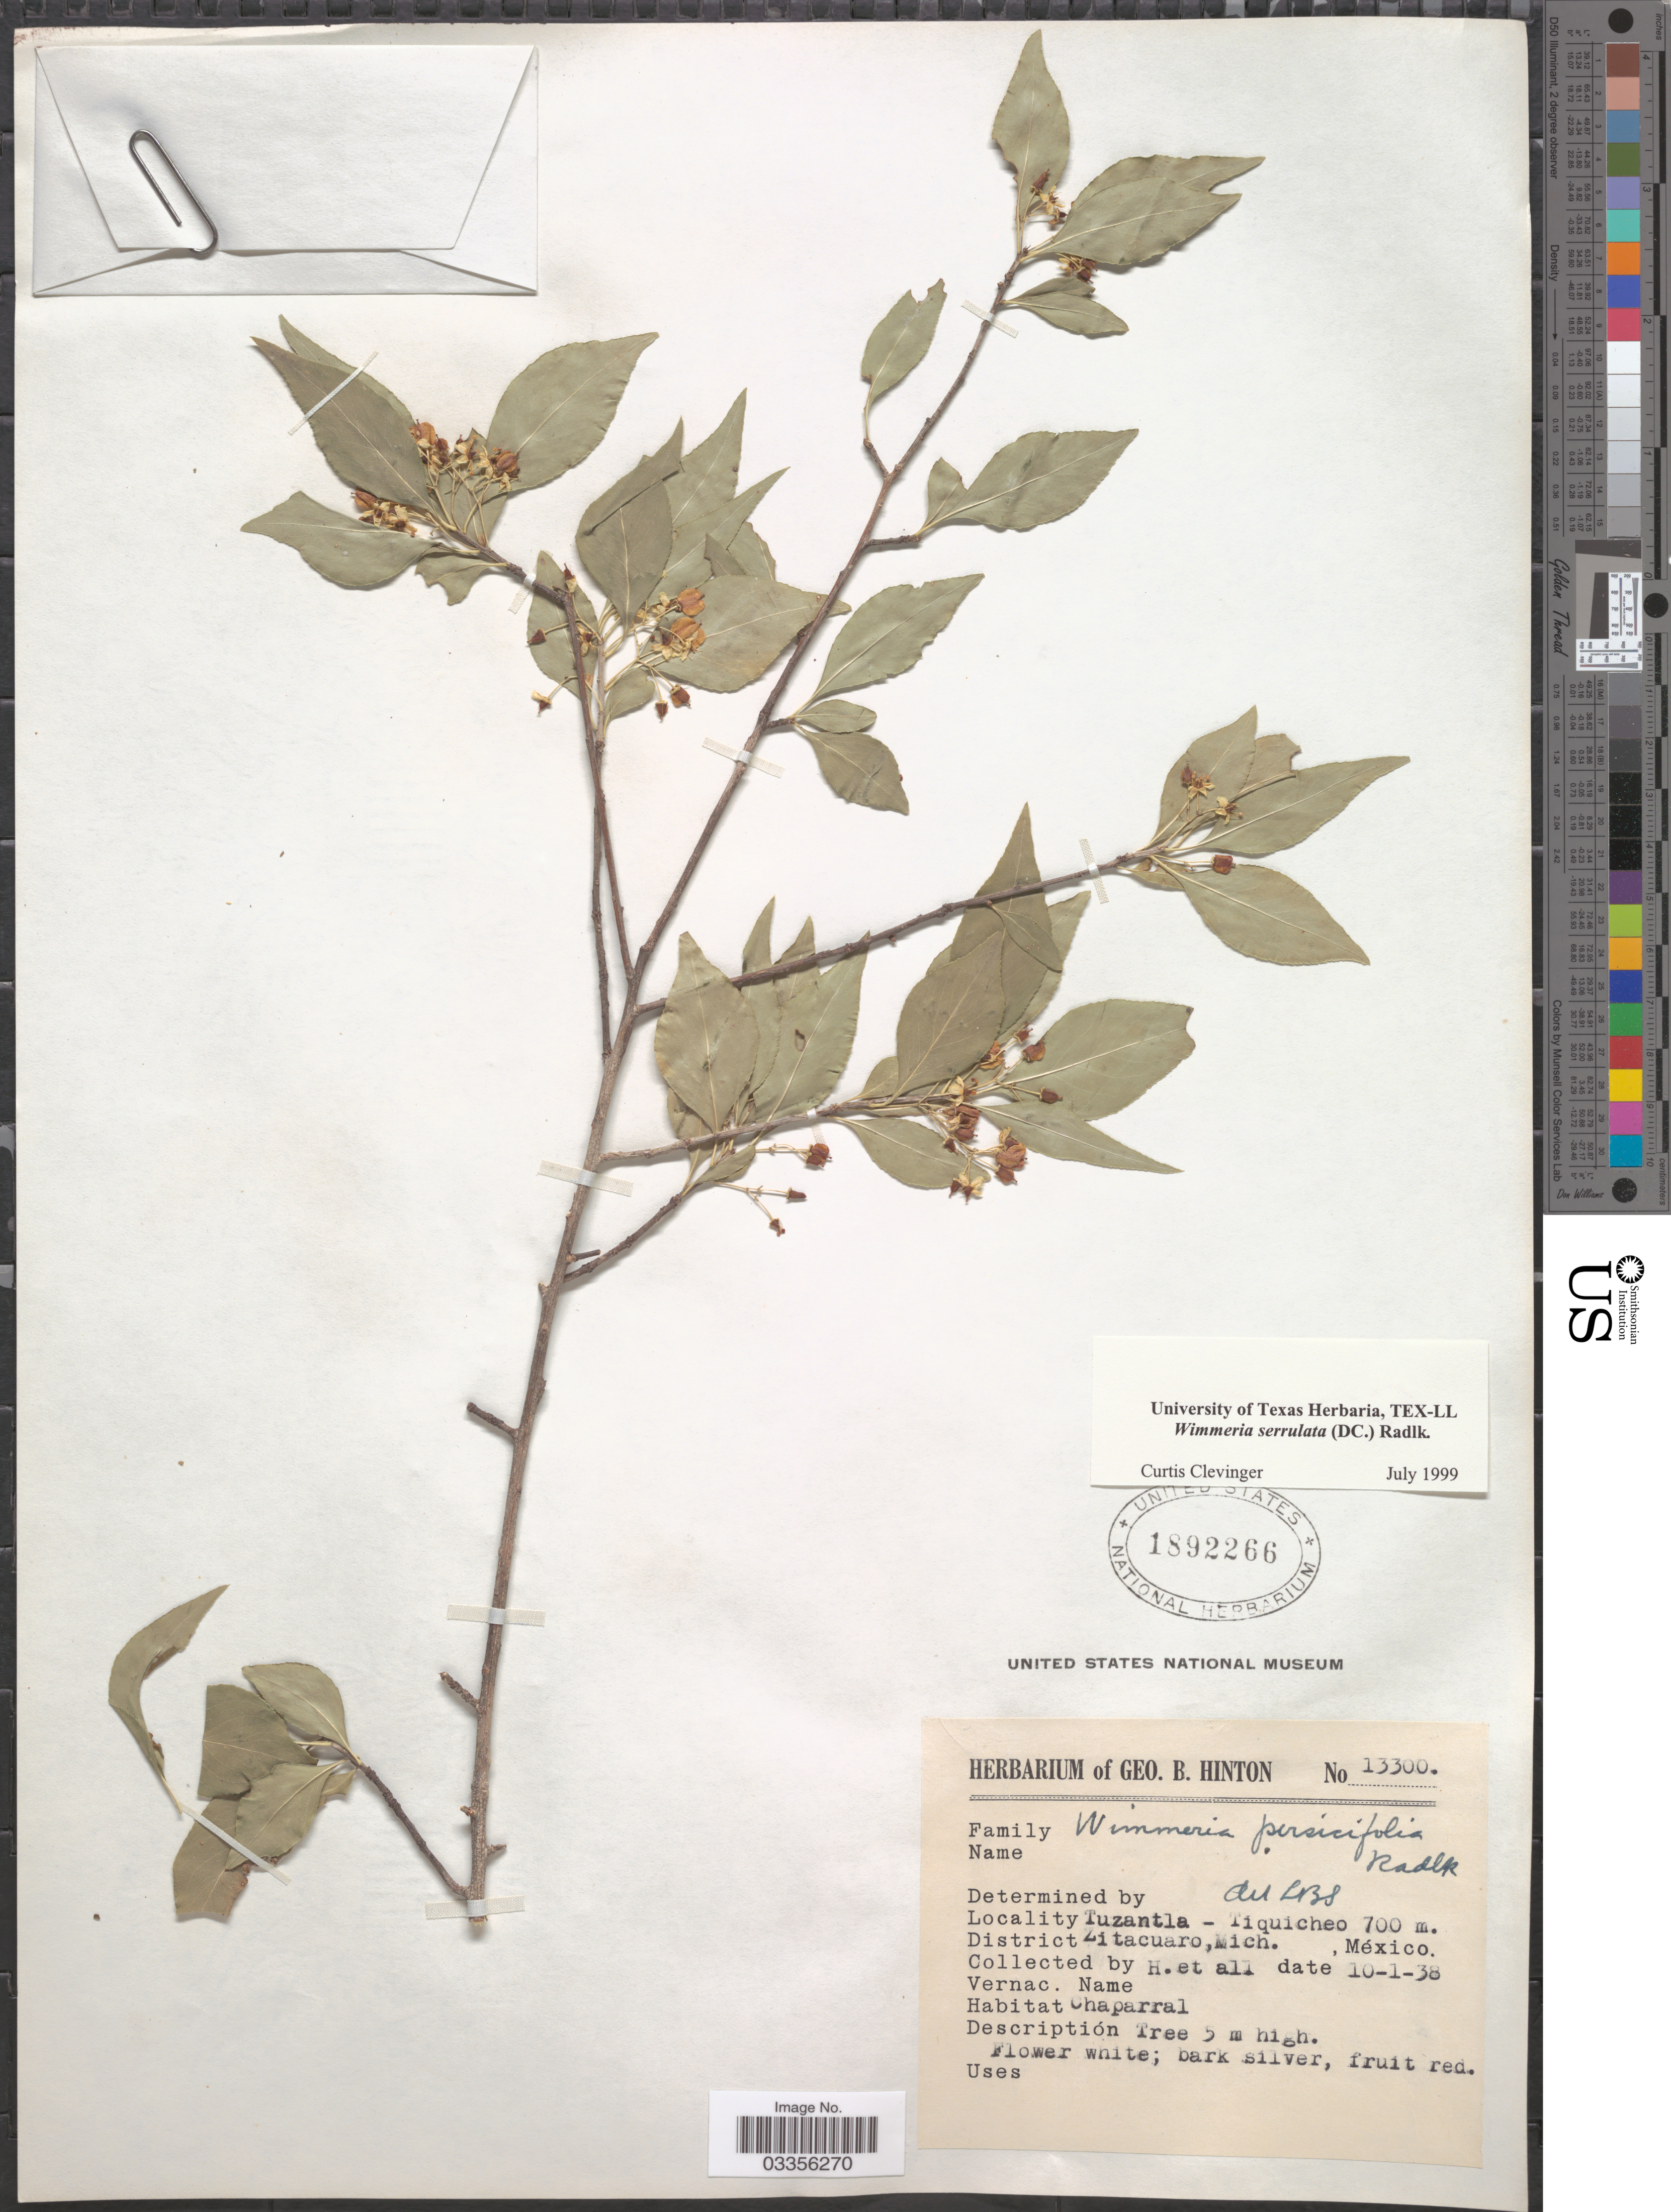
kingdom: Plantae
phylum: Tracheophyta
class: Magnoliopsida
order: Celastrales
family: Celastraceae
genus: Wimmeria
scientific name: Wimmeria serrulata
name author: (DC.) Radlk.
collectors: G. B. Hinton & et al.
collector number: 13300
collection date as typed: Transcribed d/m/y: 10/1/38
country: Mexico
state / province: Michoacán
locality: Tuzantla- Tiquicheo. District Zitacuaro.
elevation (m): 700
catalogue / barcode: US 1892266